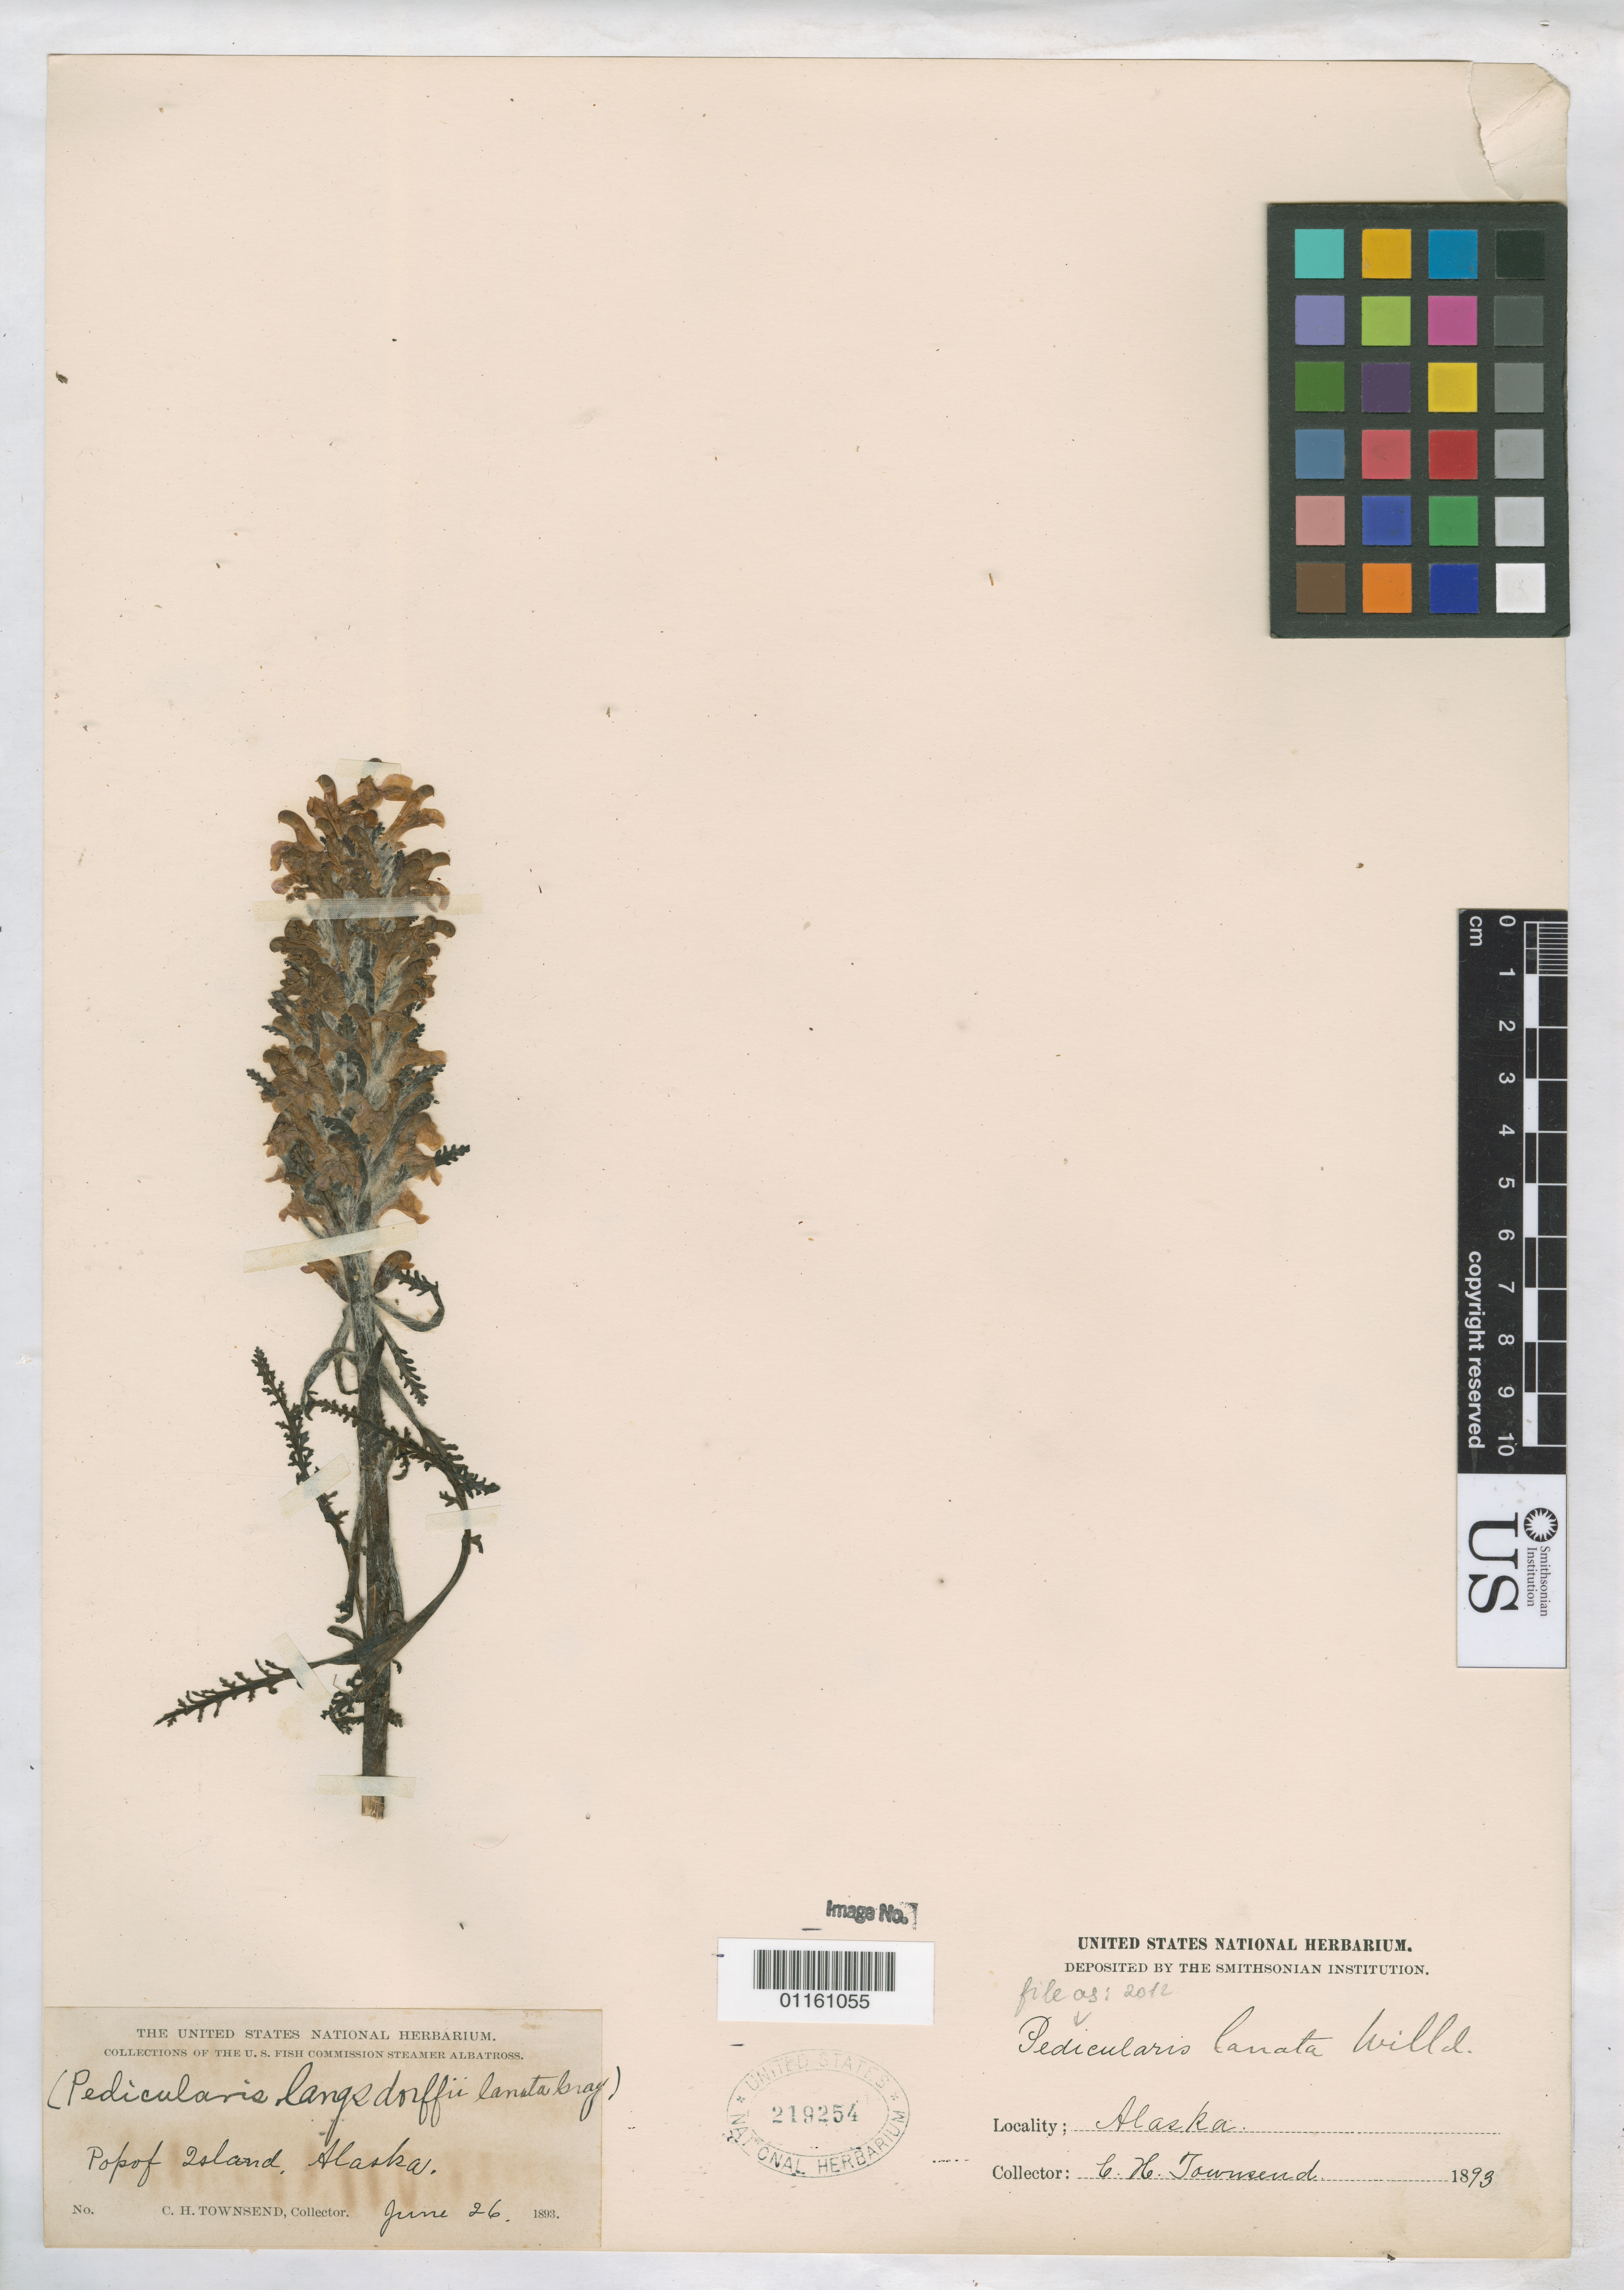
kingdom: Plantae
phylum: Tracheophyta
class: Magnoliopsida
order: Lamiales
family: Orobanchaceae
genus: Pedicularis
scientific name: Pedicularis lanata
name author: Willd. ex Cham. & Schltdl.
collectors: C. H. Townsend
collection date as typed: Jun1893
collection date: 1893-06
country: United States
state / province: Alaska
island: Popof Island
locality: Popof Island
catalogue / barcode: US 219254